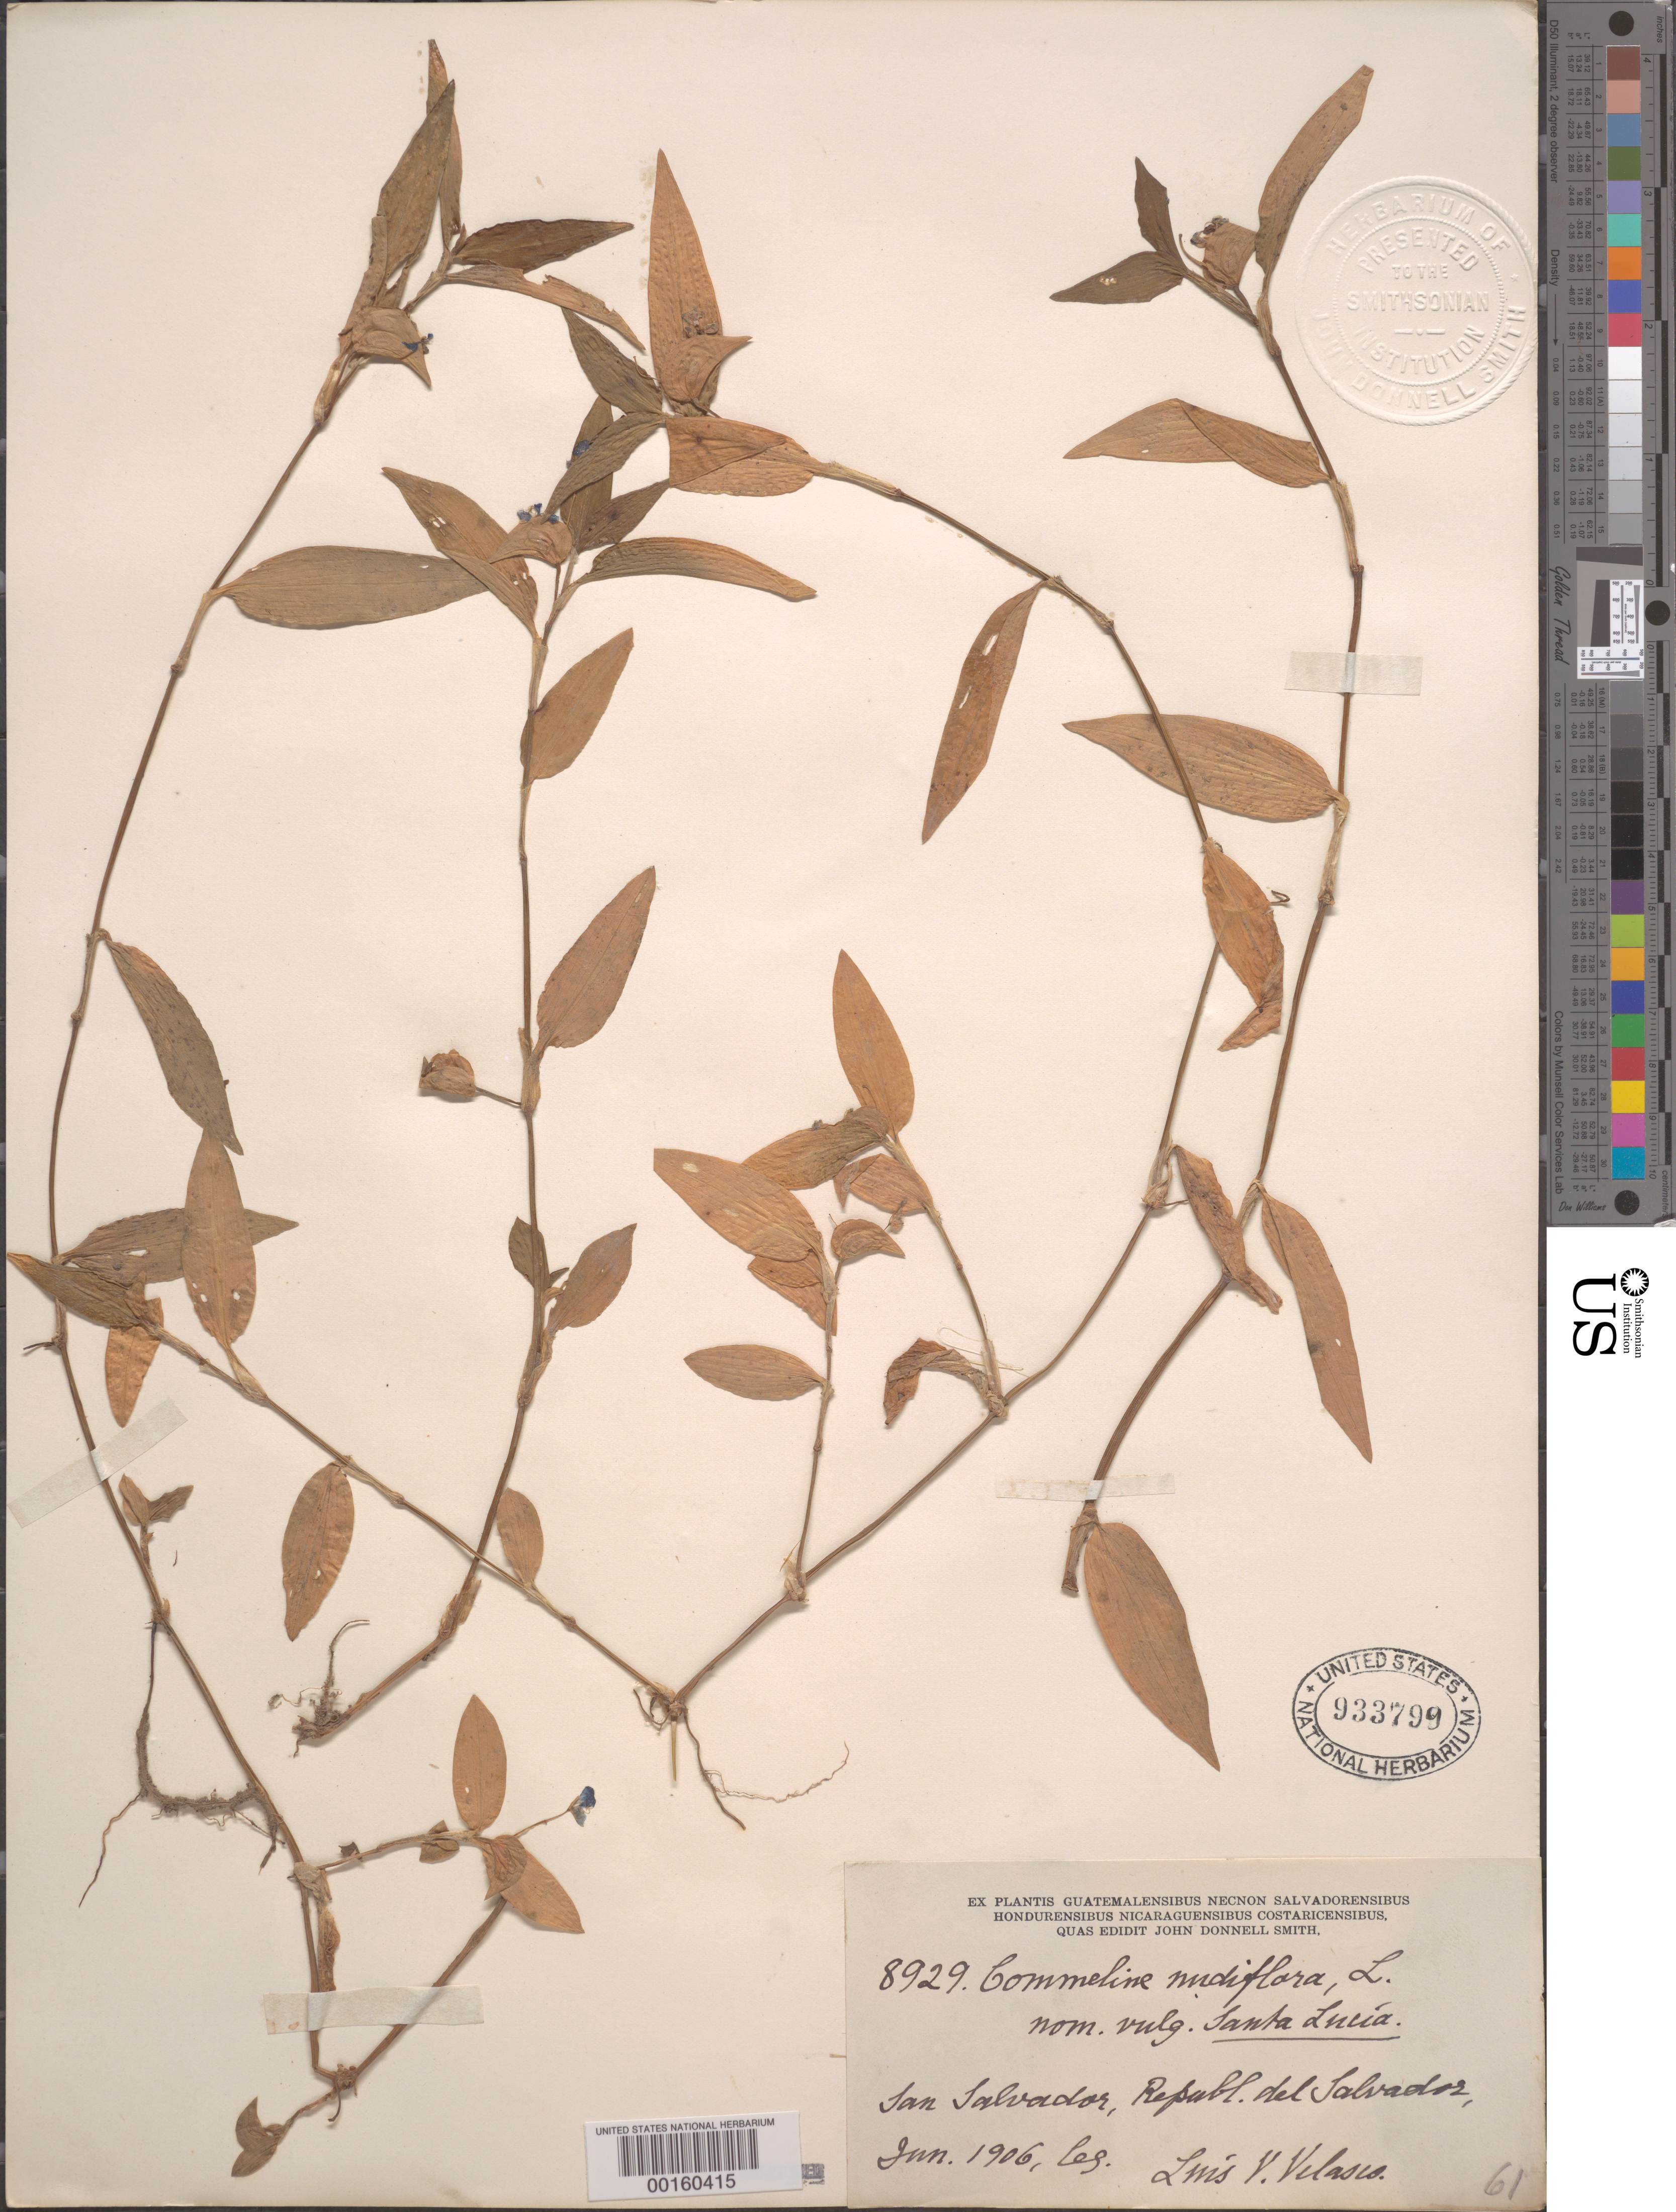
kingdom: Plantae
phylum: Tracheophyta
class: Liliopsida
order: Commelinales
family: Commelinaceae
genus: Commelina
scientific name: Commelina diffusa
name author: Burm. f.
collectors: L. Velasco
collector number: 8929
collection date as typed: Jun 1906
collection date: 1906-06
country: El Salvador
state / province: San Salvador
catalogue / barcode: US 933799